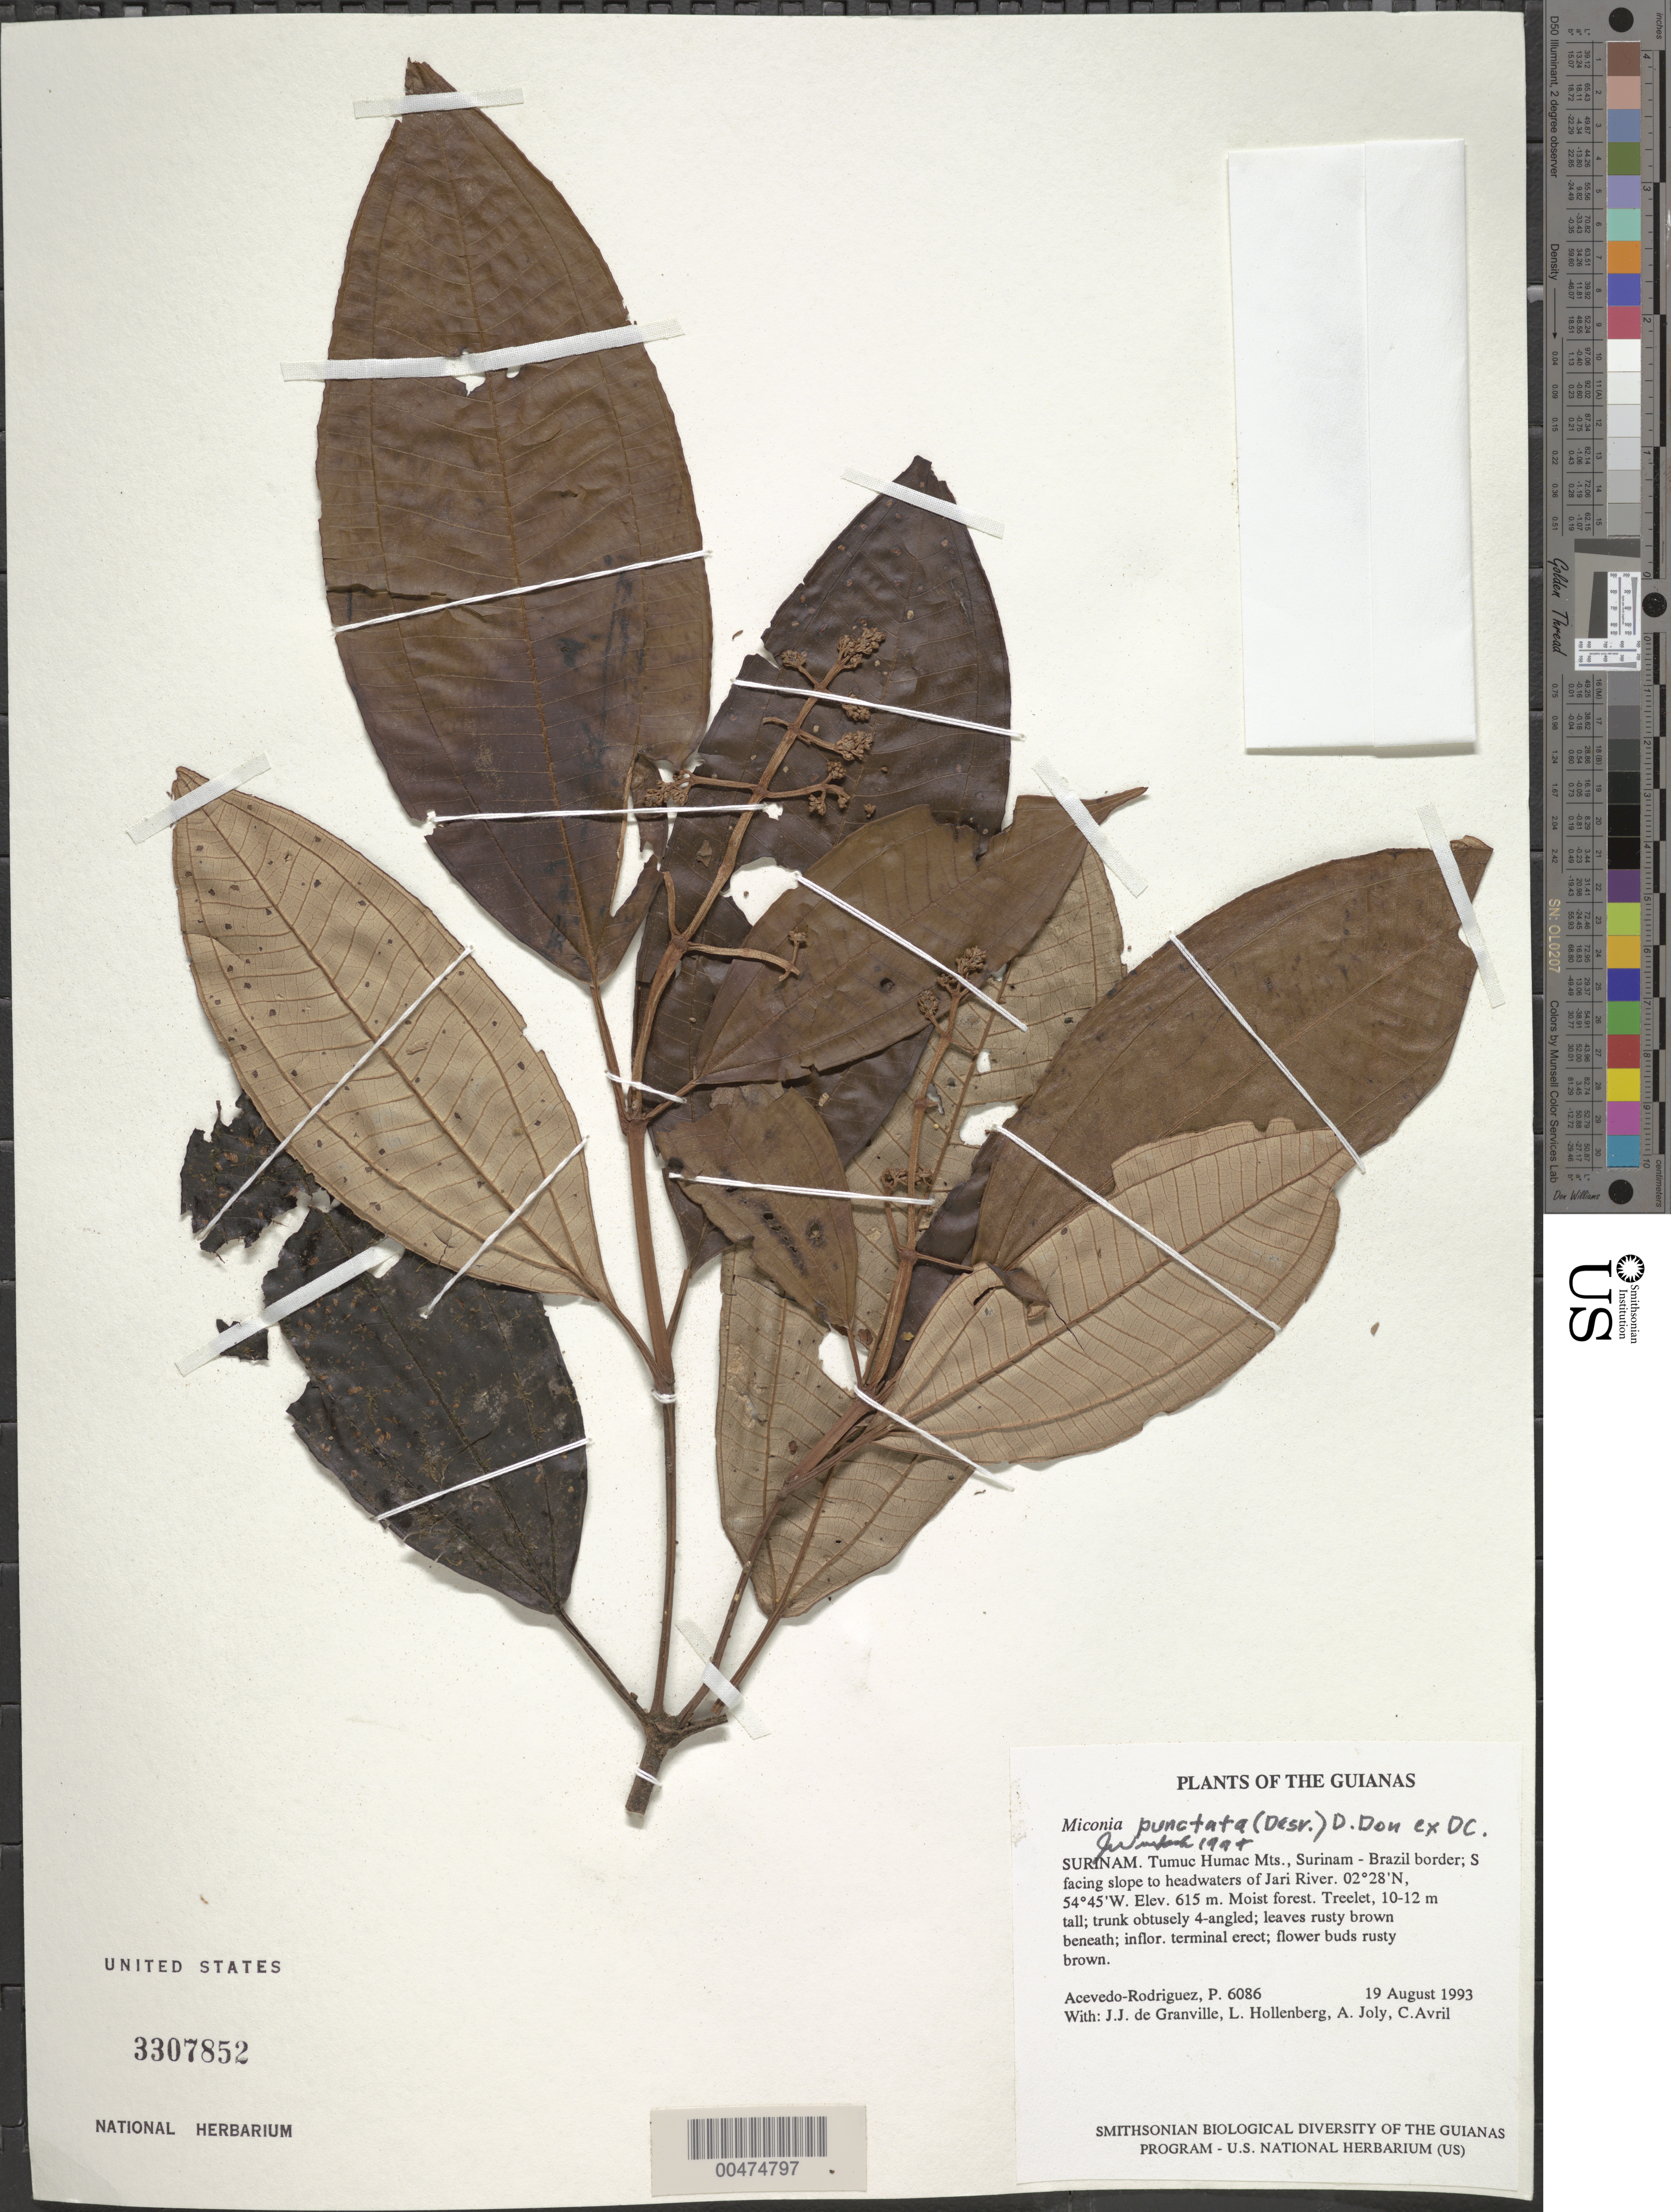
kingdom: Plantae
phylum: Tracheophyta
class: Magnoliopsida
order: Myrtales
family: Melastomataceae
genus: Miconia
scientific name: Miconia punctata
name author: (Desr.) D. Don ex DC.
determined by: Wurdack, John J., (US), US (UNITED STATES)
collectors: P. Acevedo-Rodr.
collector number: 6086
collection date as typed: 19 Aug 1993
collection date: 1993-08-19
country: Suriname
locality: Tumuc Humac Mts., Surinam - Brazil border; S facing slope to headwaters of Jari River.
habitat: Moist forest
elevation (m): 615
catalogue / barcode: US 3307852